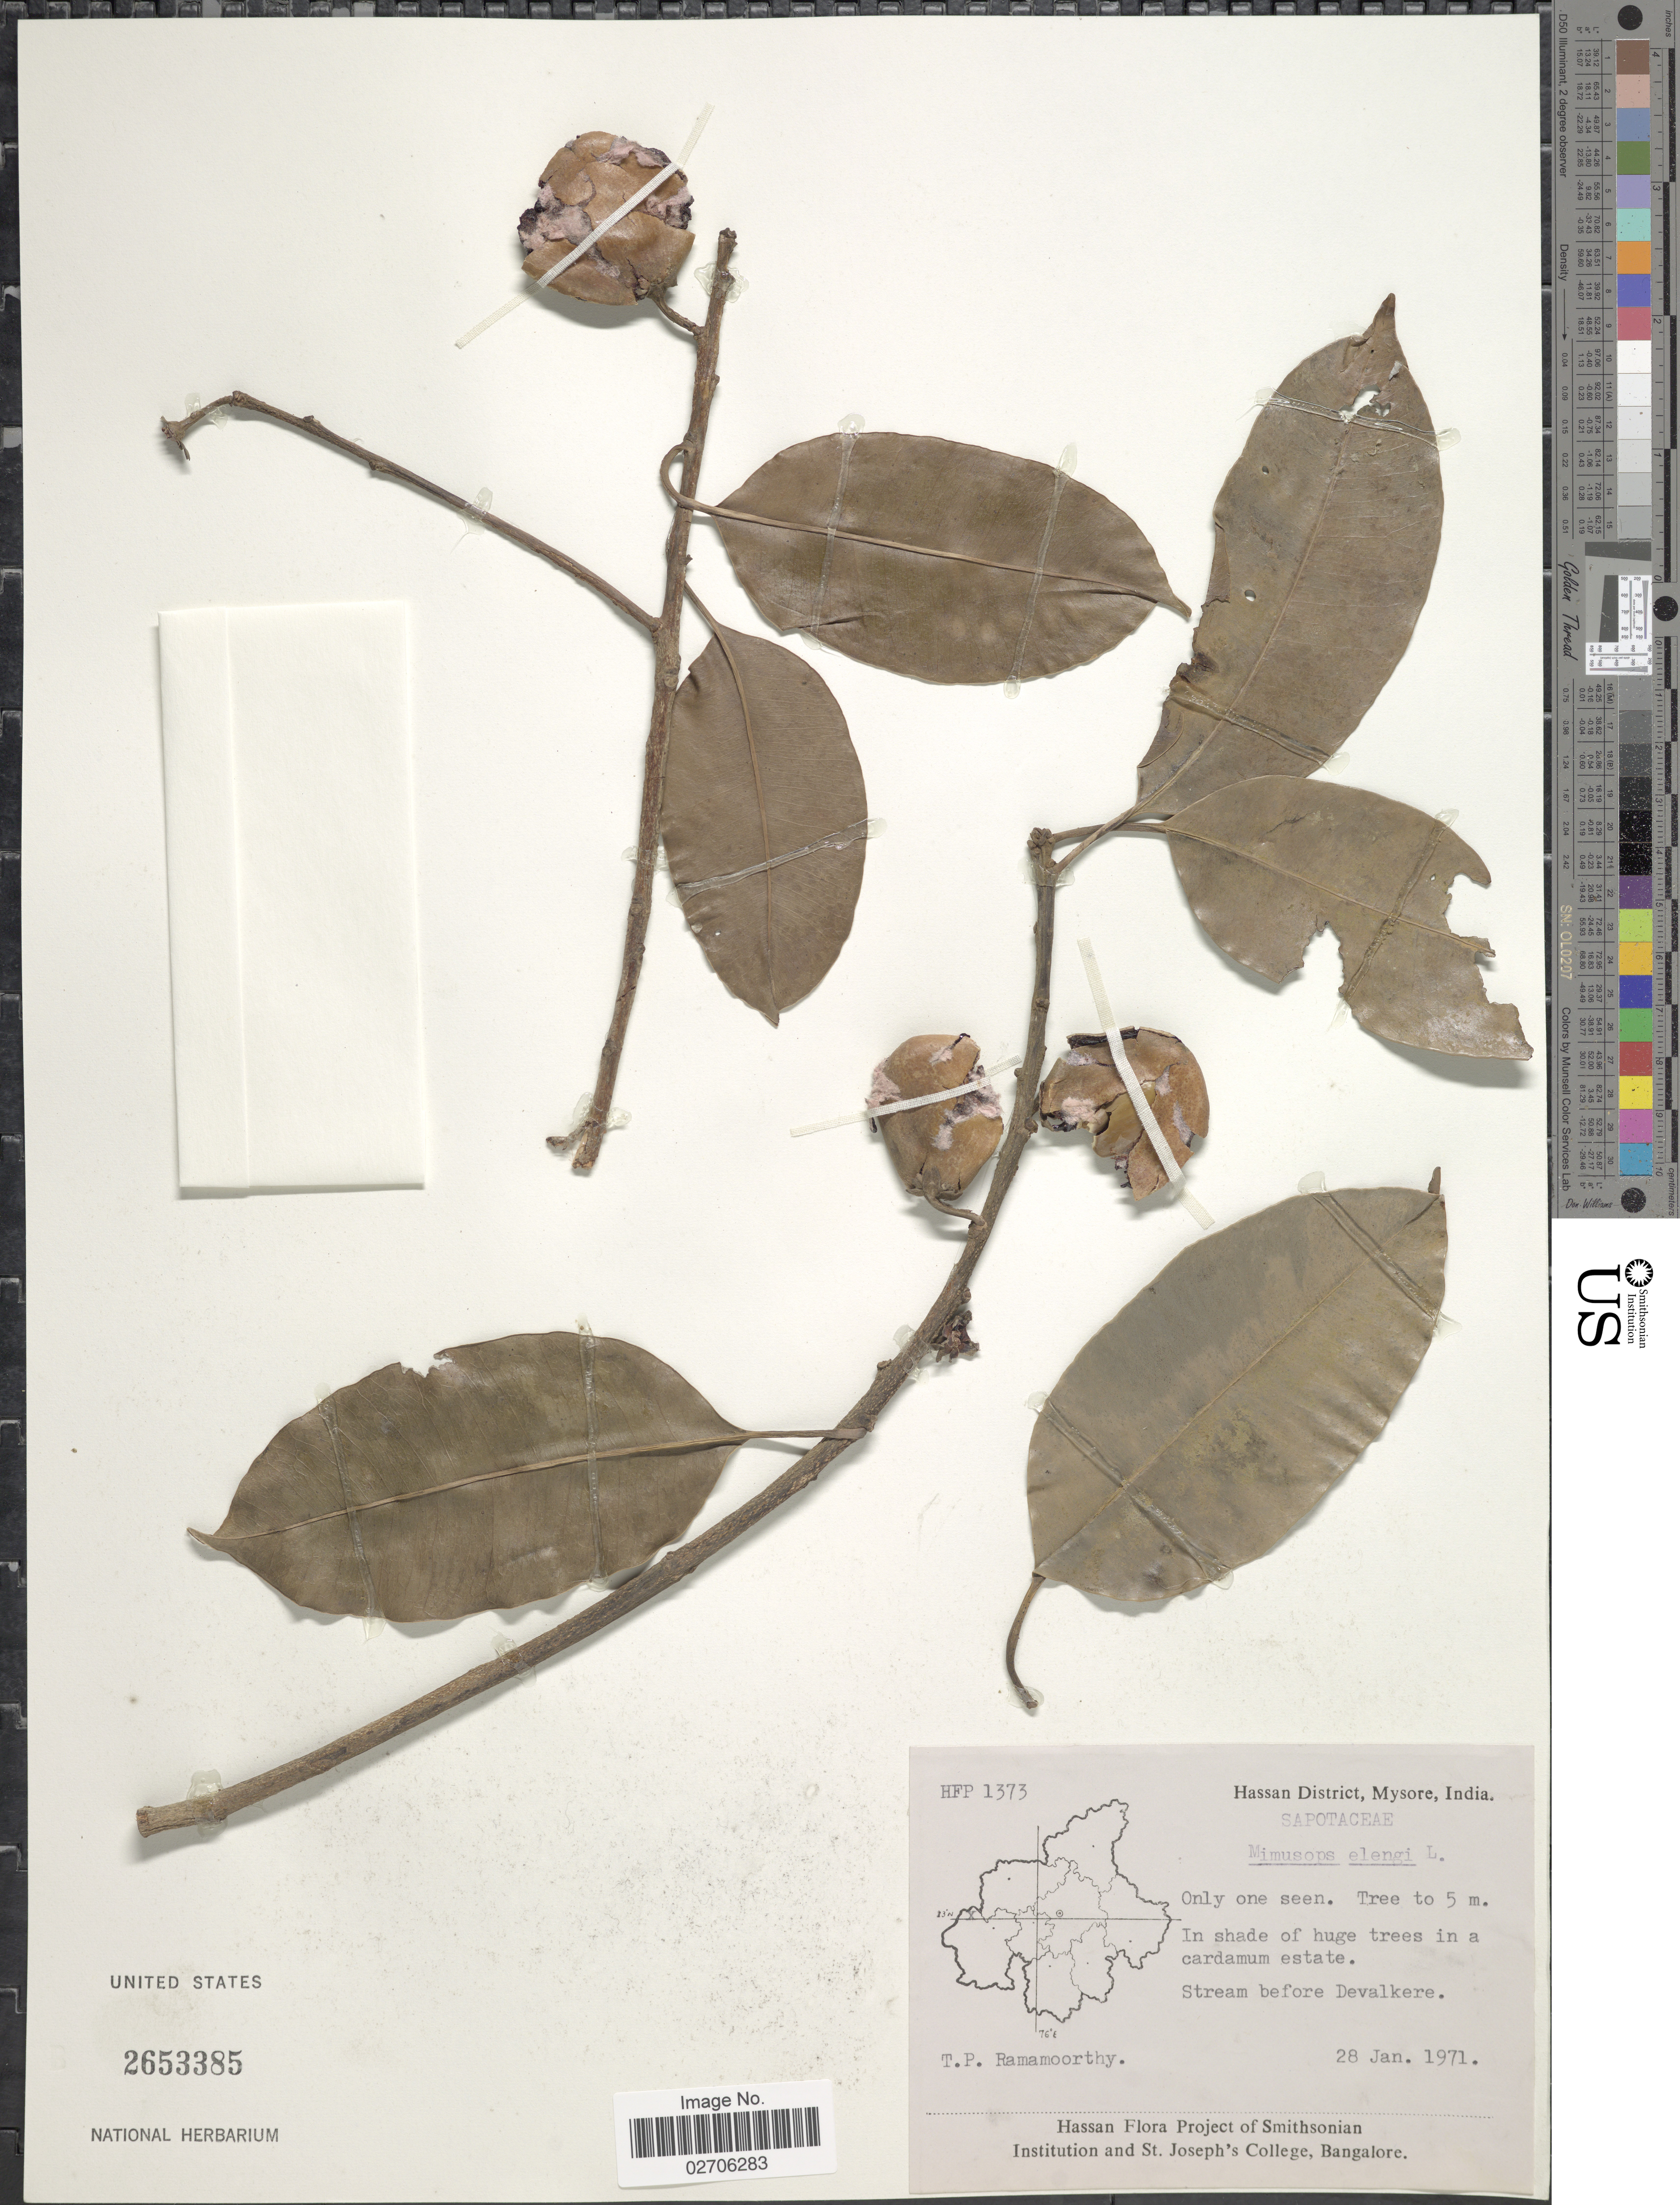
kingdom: Plantae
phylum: Tracheophyta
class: Magnoliopsida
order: Ericales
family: Sapotaceae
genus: Mimusops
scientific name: Mimusops djave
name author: Engl.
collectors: T. P. Ramamoorthy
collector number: HFP1373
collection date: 1971-01-28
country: India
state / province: Karnataka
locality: Hassan District, Mysore. Stream before Devalkere.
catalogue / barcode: US 2653385